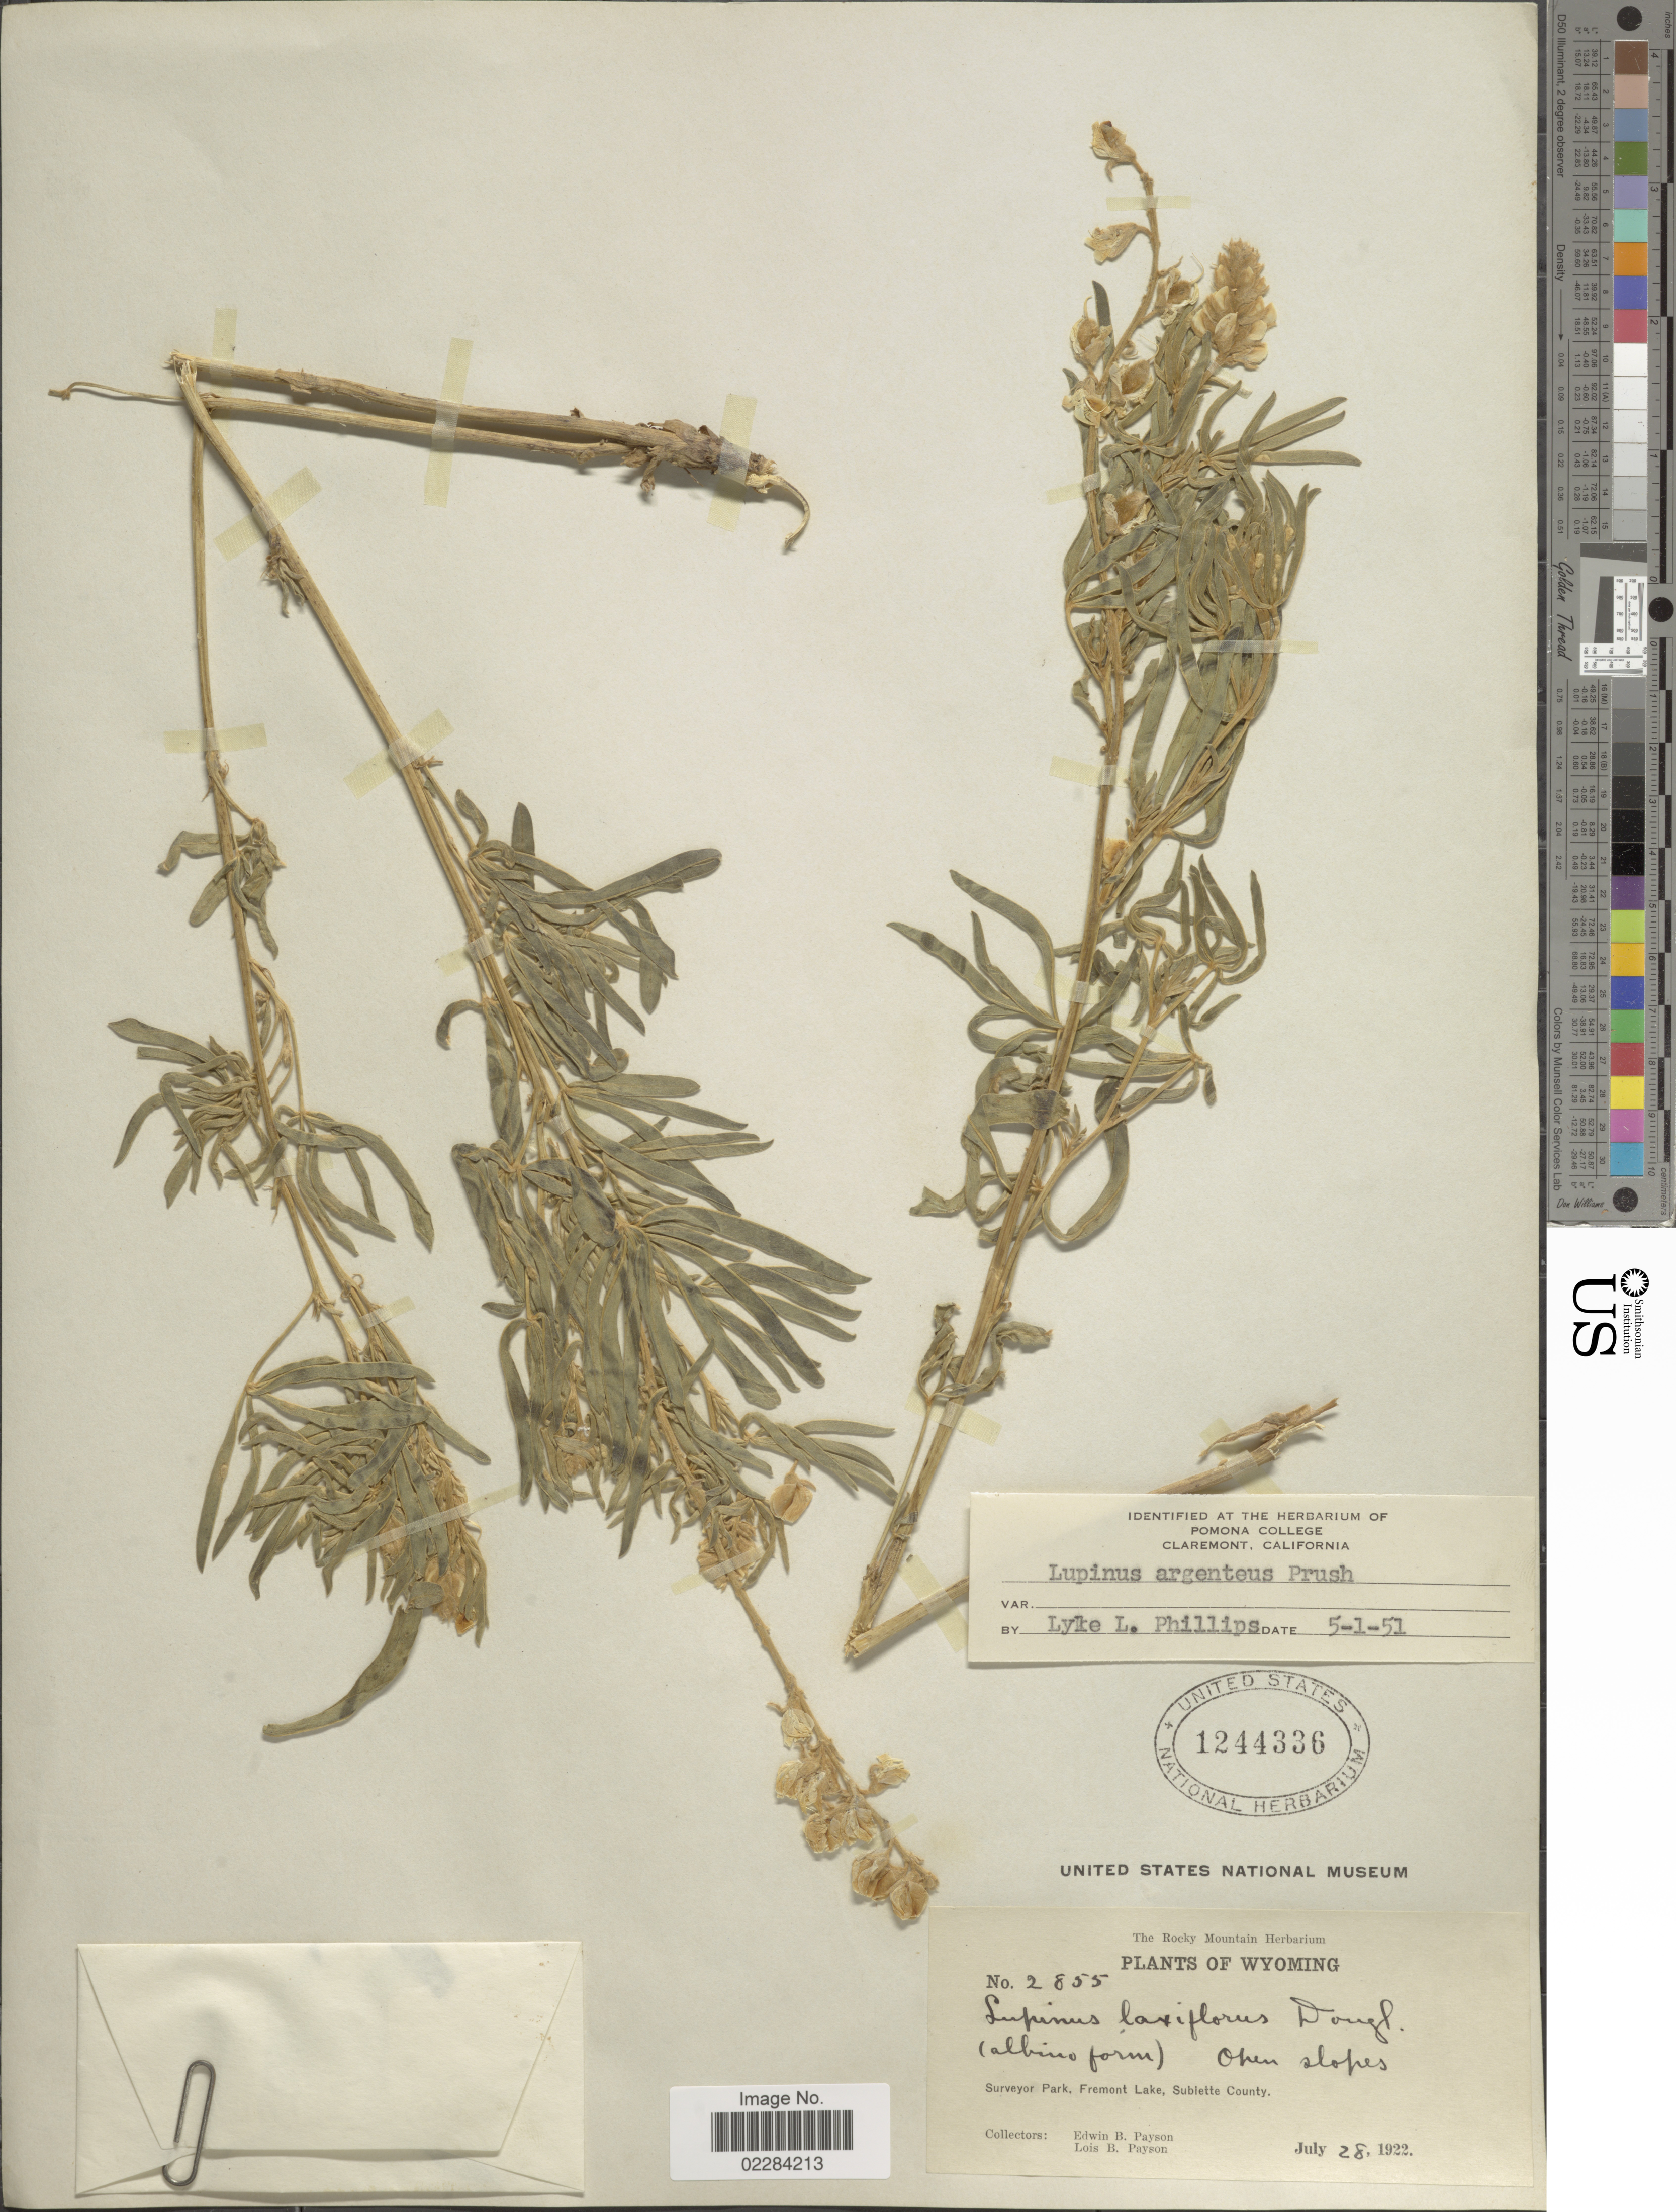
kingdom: Plantae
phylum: Tracheophyta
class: Magnoliopsida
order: Fabales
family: Fabaceae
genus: Lupinus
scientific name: Lupinus argenteus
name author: Pursh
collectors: E. B. Payson & L. Payson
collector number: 2855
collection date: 1922-07-28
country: United States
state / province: Wyoming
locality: Surveyor Park, Fremont Lake, Sublette County.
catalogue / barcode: US 1244336